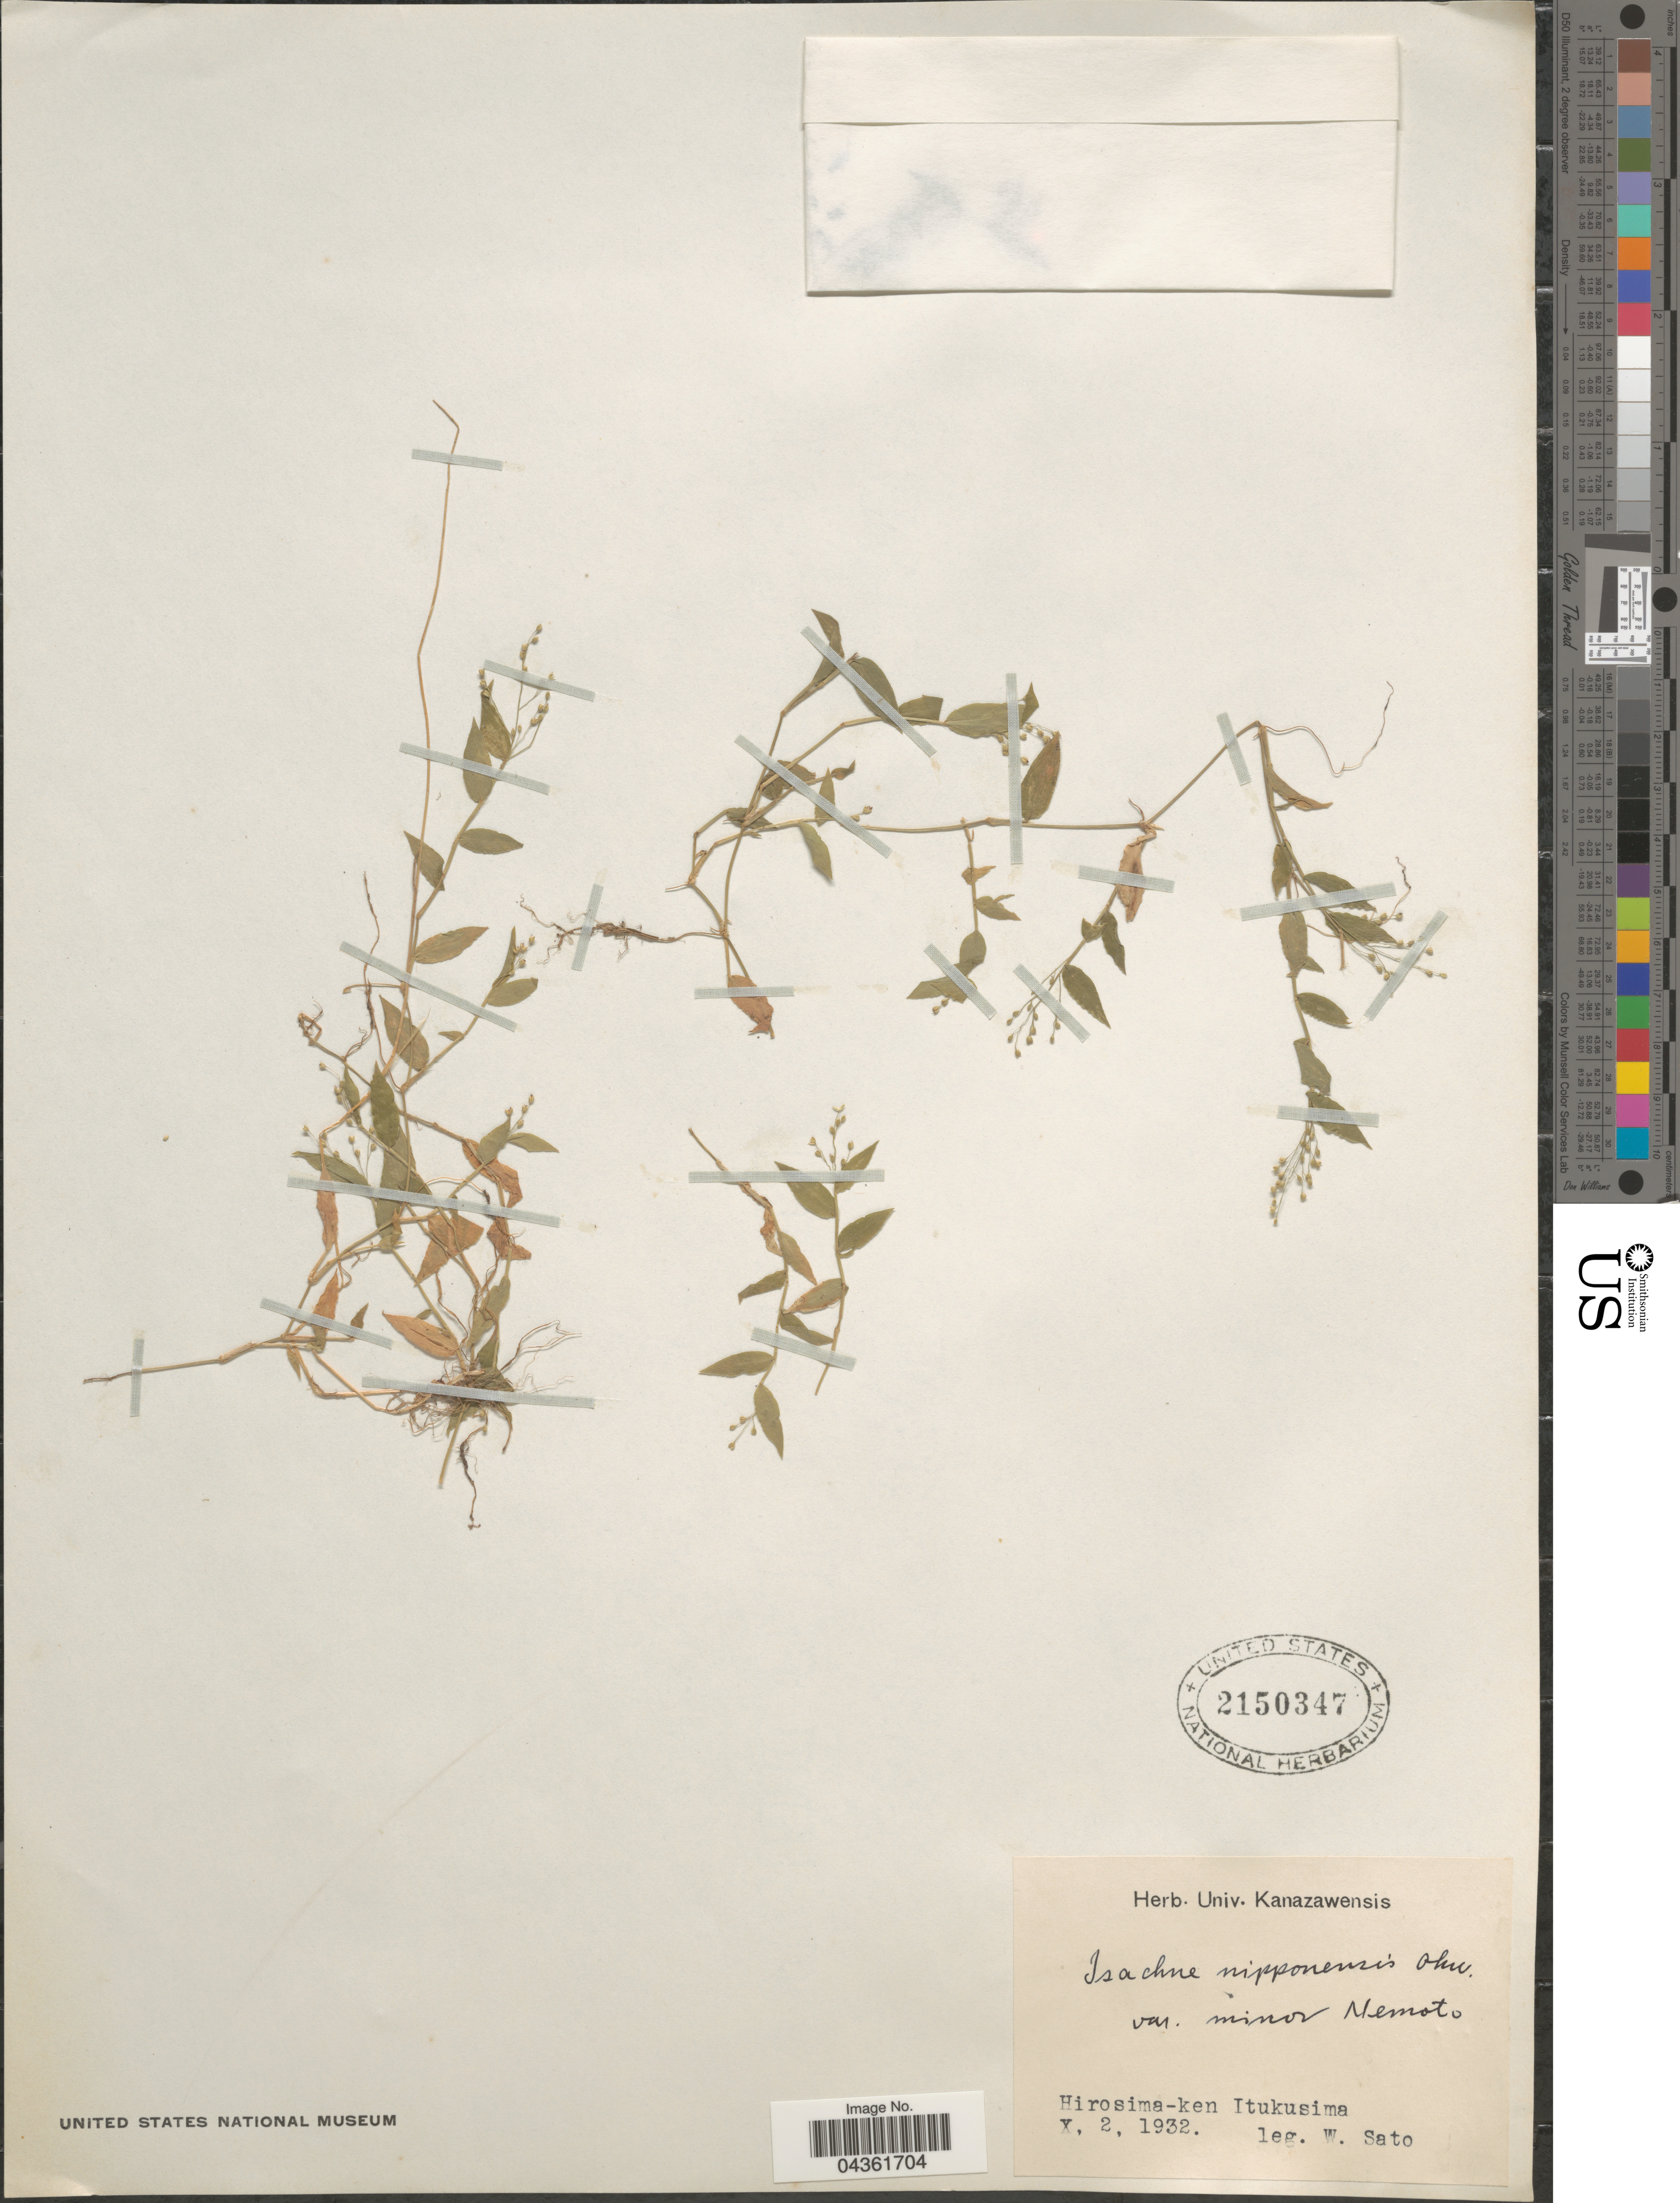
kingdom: Plantae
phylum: Tracheophyta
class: Liliopsida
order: Poales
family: Poaceae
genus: Isachne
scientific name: Isachne nipponensis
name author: Ohwi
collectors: M. Sato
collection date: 1932-10-02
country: Japan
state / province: Hirosima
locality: Hirosima-ken Itukusima.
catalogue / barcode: US 2150347